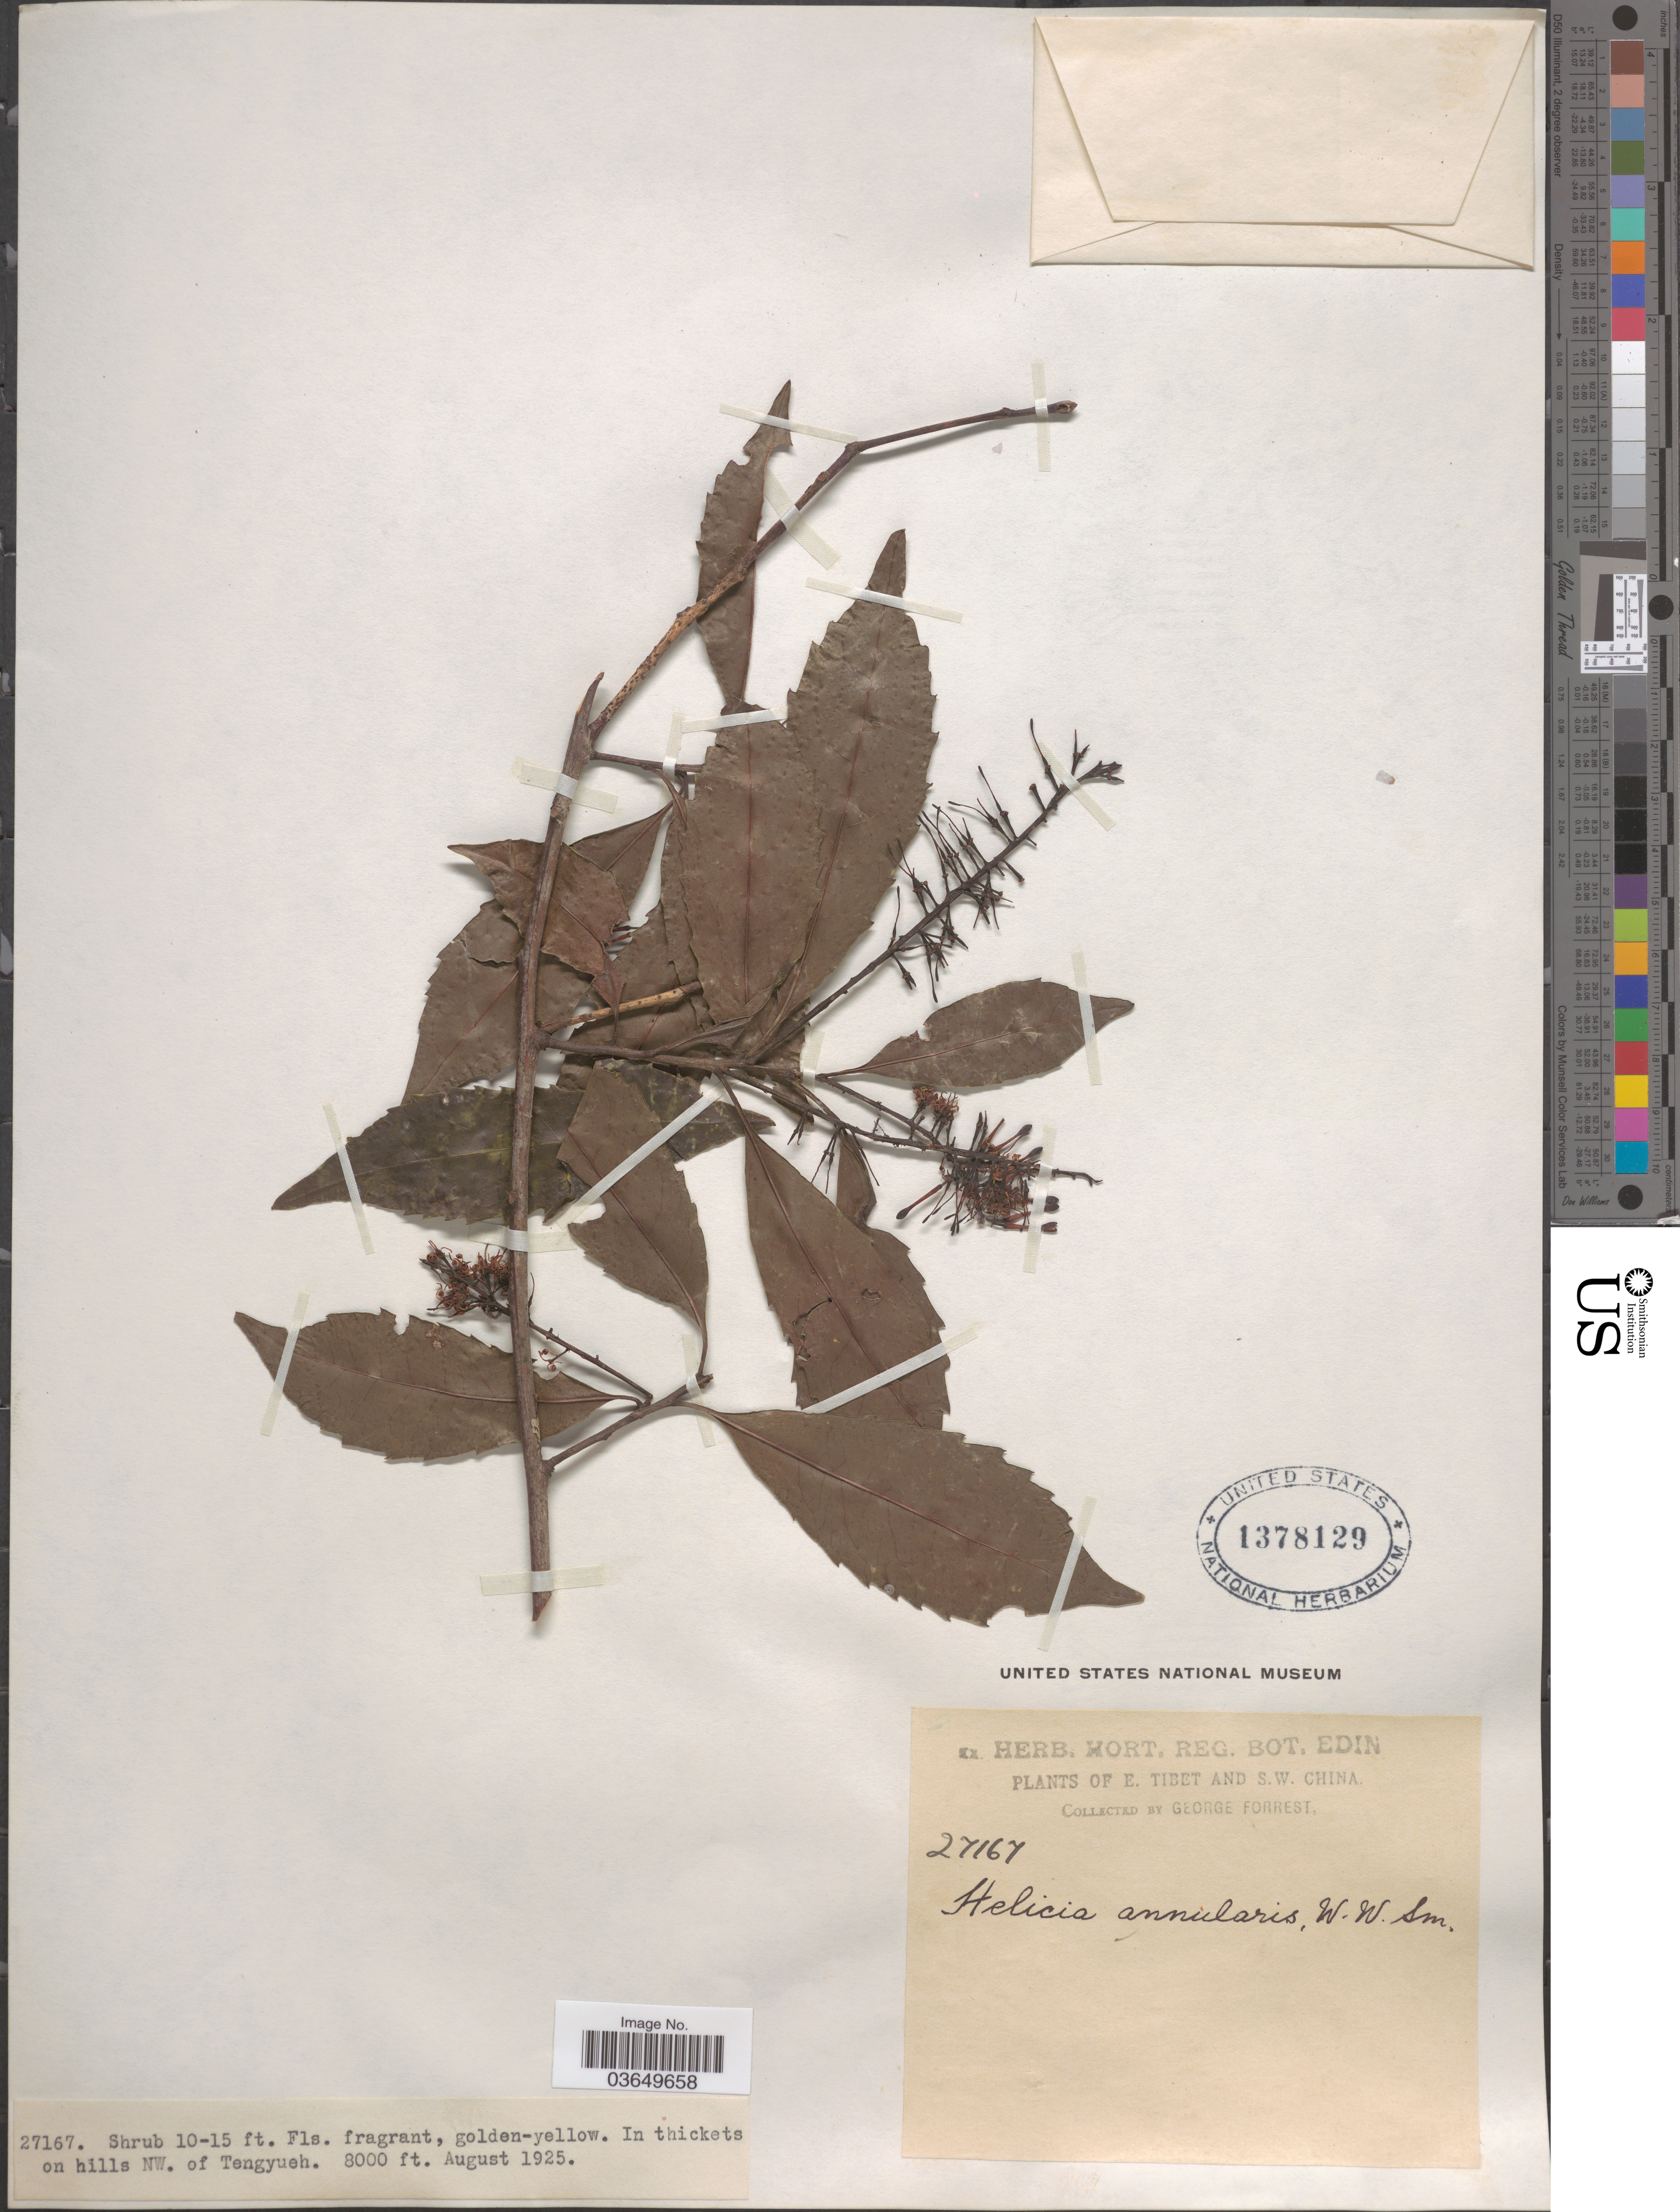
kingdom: Plantae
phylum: Tracheophyta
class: Magnoliopsida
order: Proteales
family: Proteaceae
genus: Helicia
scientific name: Helicia annularis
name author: W.W. Sm.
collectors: G. Forrest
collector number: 27167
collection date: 1925-08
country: China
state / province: Xizang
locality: E. Tibet and S. W. China. In thickets on hills NW. of Tengyueh.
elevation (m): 2438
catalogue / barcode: US 1378129